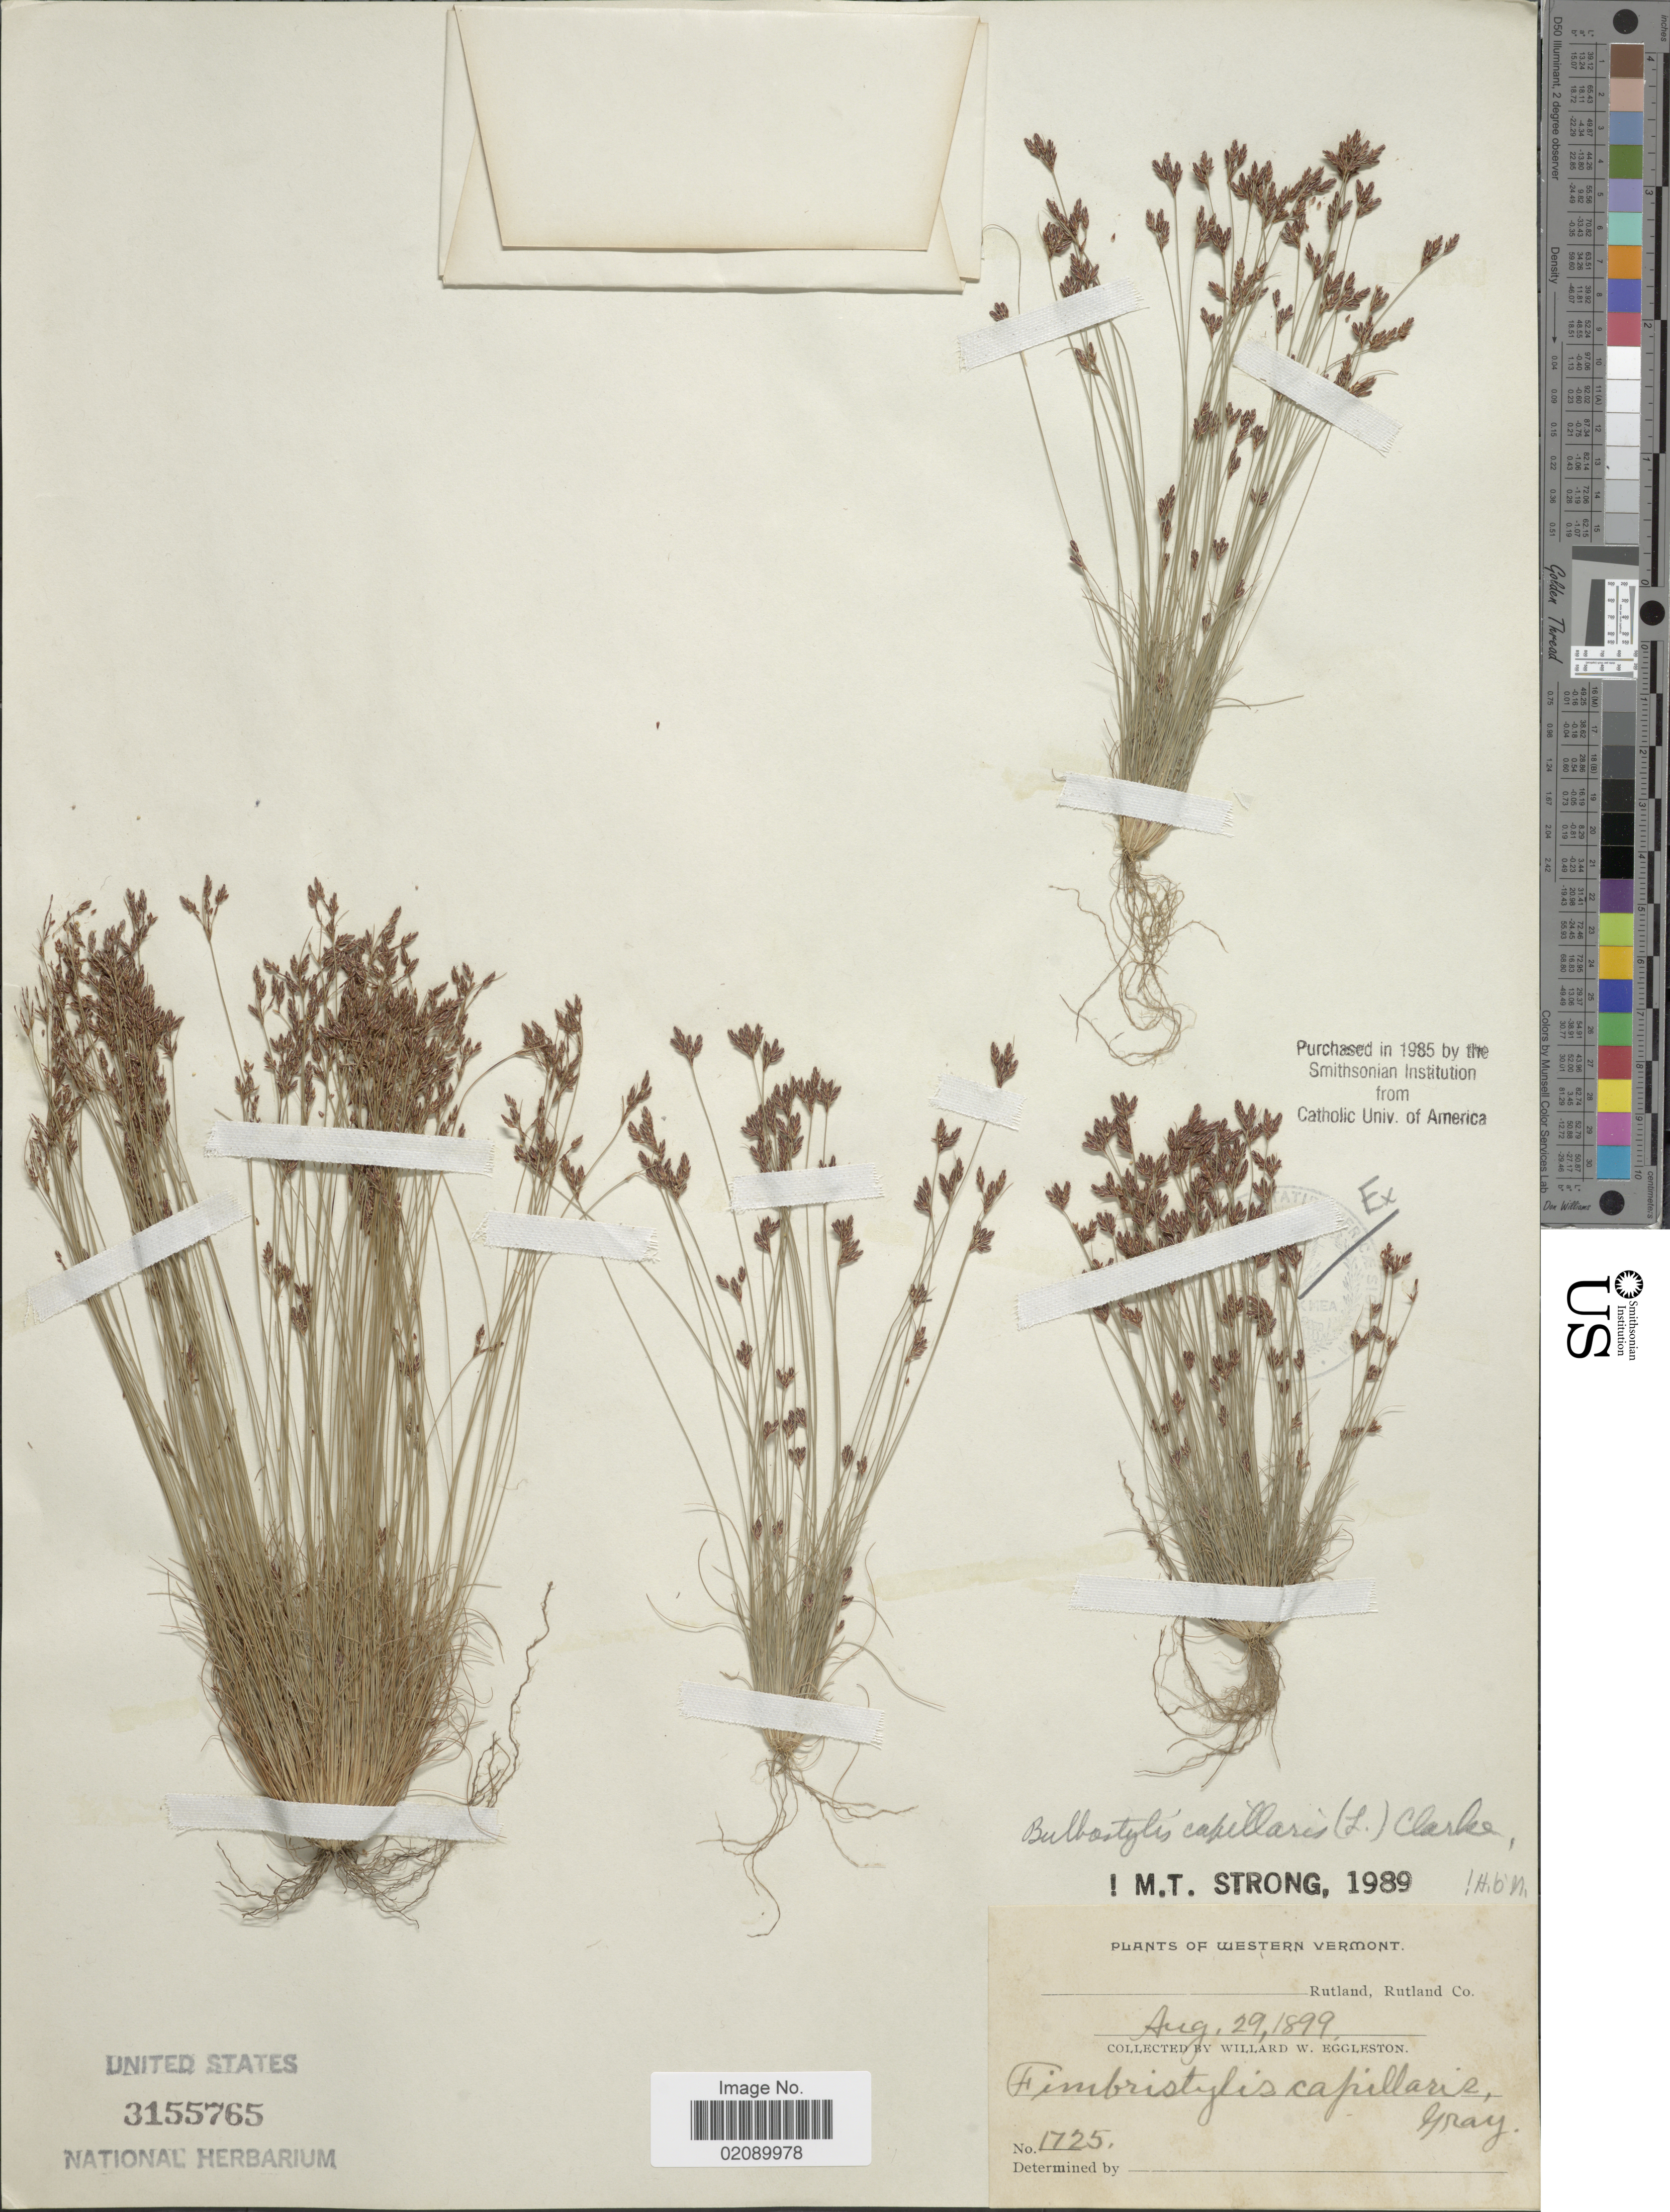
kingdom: Plantae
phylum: Tracheophyta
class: Liliopsida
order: Poales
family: Cyperaceae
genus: Bulbostylis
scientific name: Bulbostylis capillaris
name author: (L.) Kunth ex C.B. Clarke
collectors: W. W. Eggleston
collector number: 1725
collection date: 1899-08-29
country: United States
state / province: Vermont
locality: Western Vermont. Rutland, Rutland Co.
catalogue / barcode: US 3155765